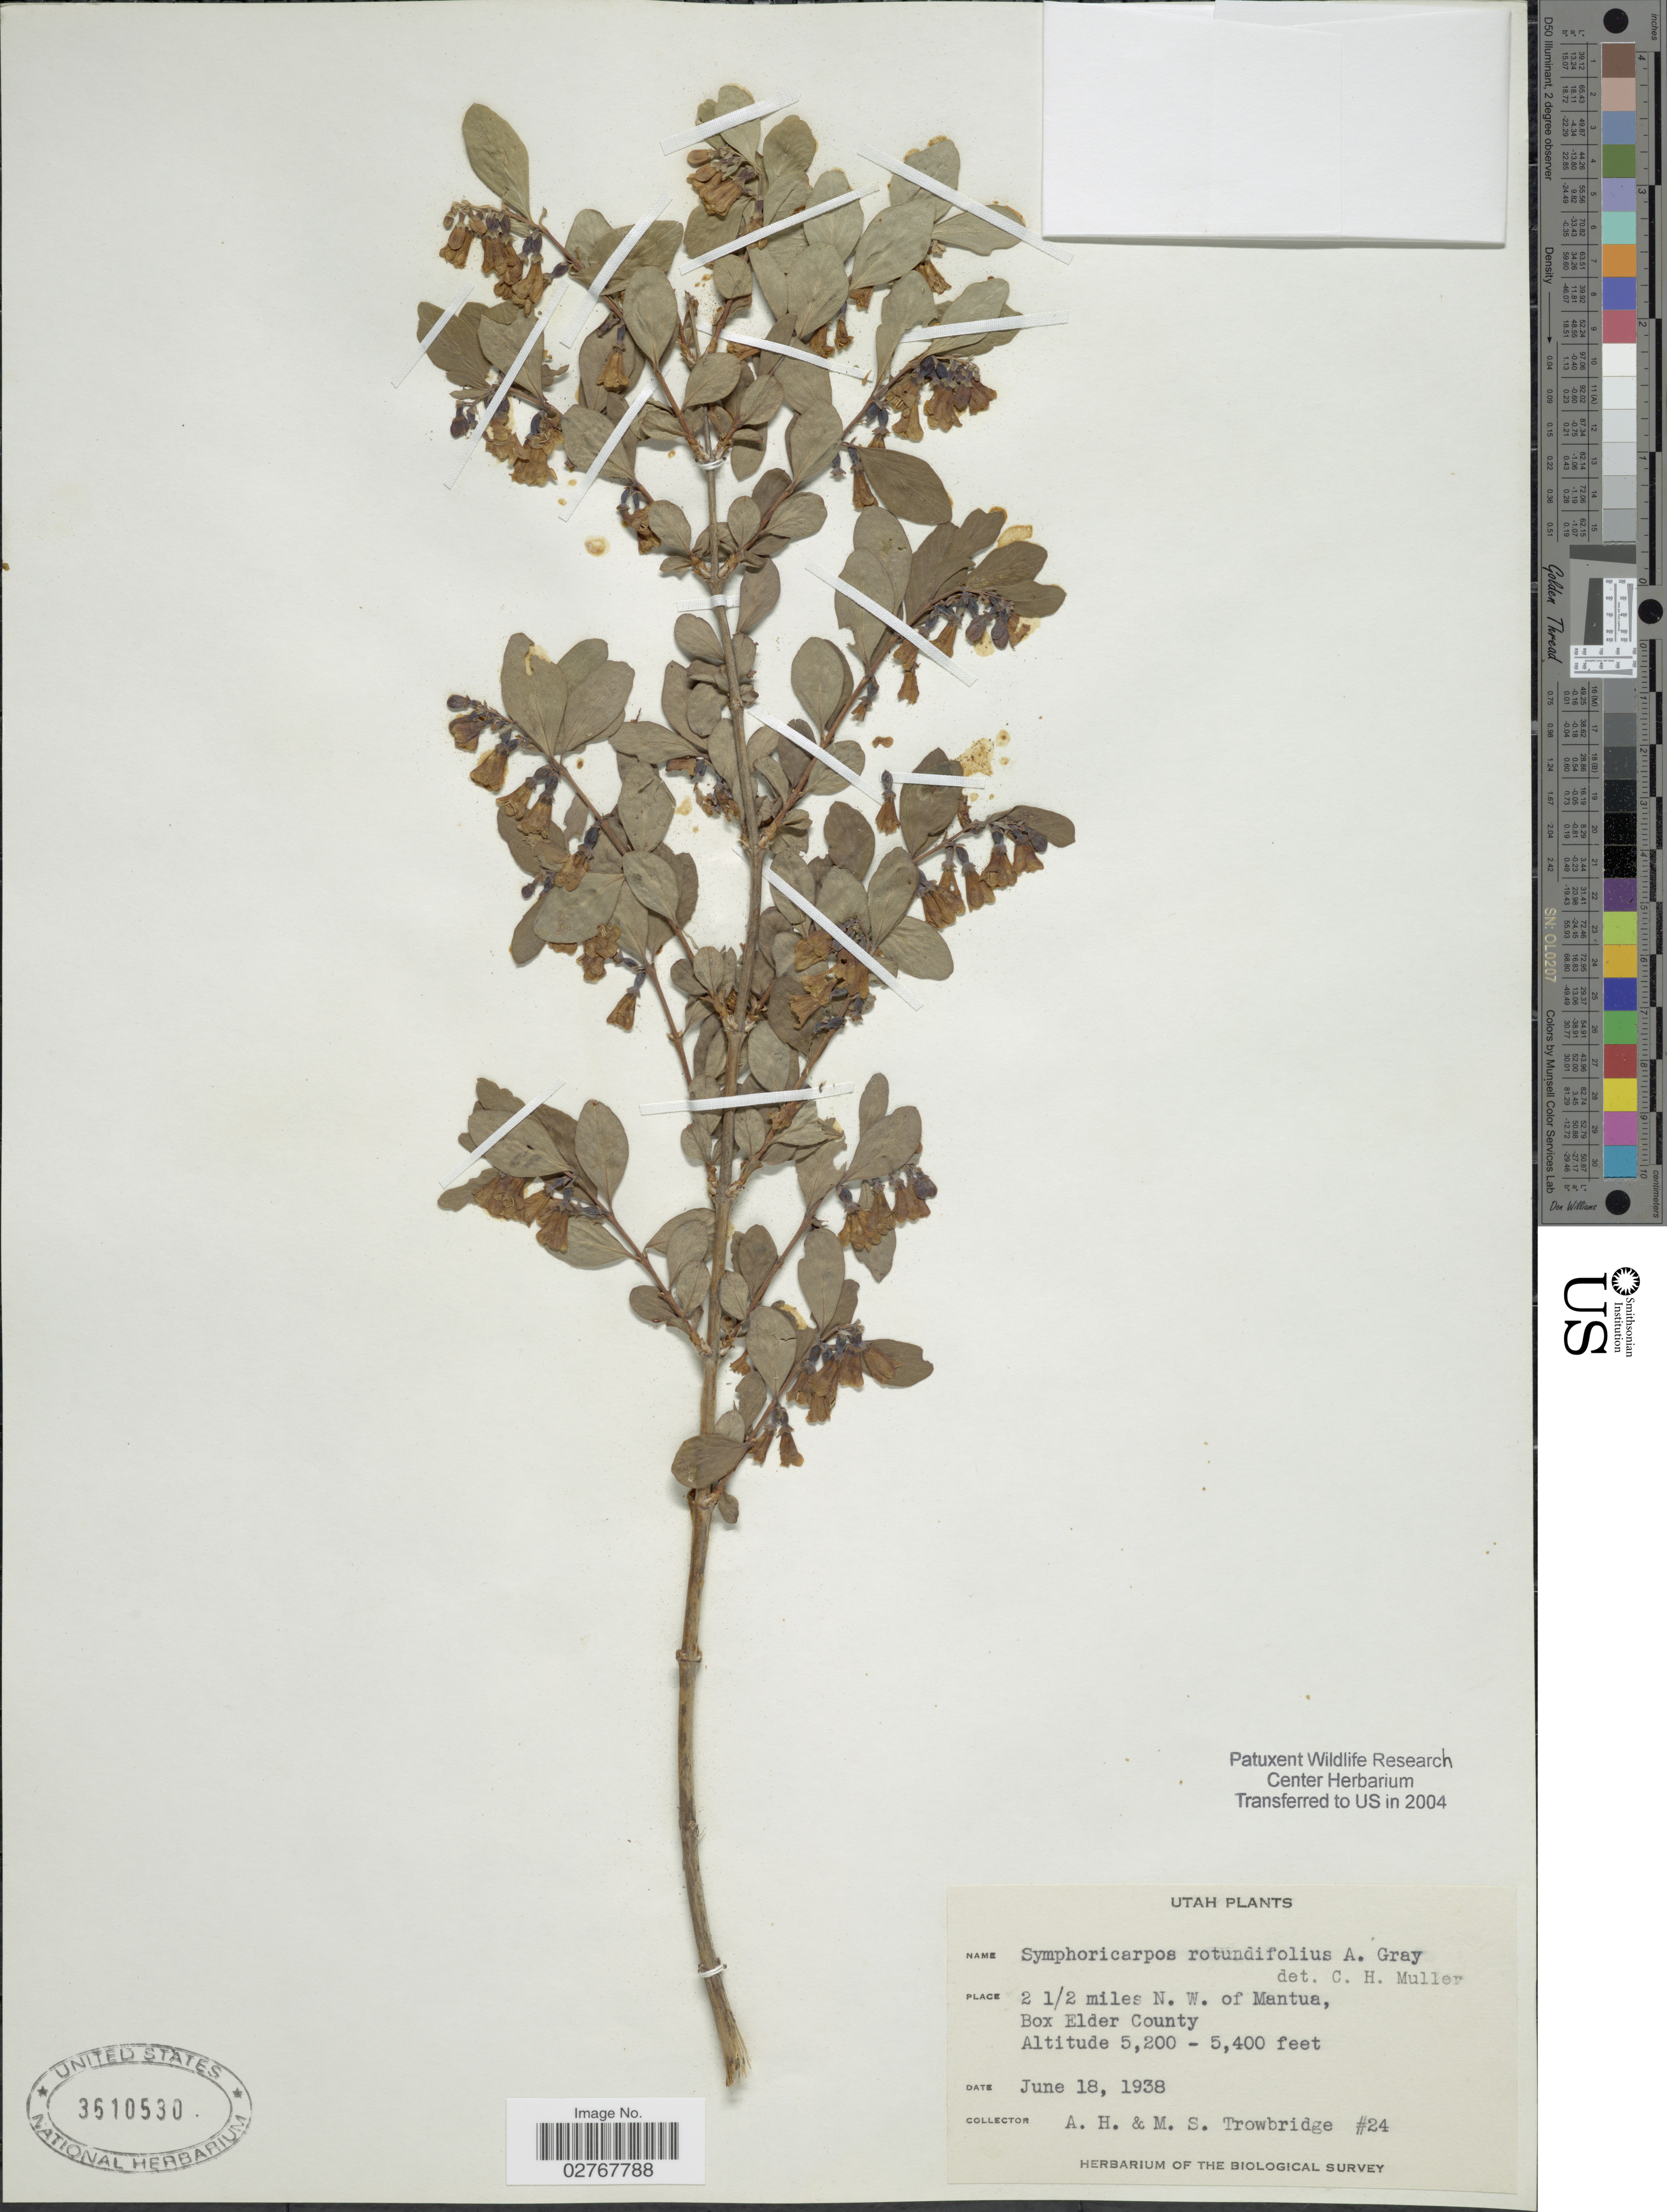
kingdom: Plantae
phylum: Tracheophyta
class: Magnoliopsida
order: Dipsacales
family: Caprifoliaceae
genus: Symphoricarpos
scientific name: Symphoricarpos rotundifolius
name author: A. Gray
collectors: A. H. Trowbridge & M. Trowbridge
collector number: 24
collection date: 1938-06-18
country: United States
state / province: Utah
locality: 2 ½ miles N.W. of Mantua, Box Elder County.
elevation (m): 1585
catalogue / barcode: US 3610530